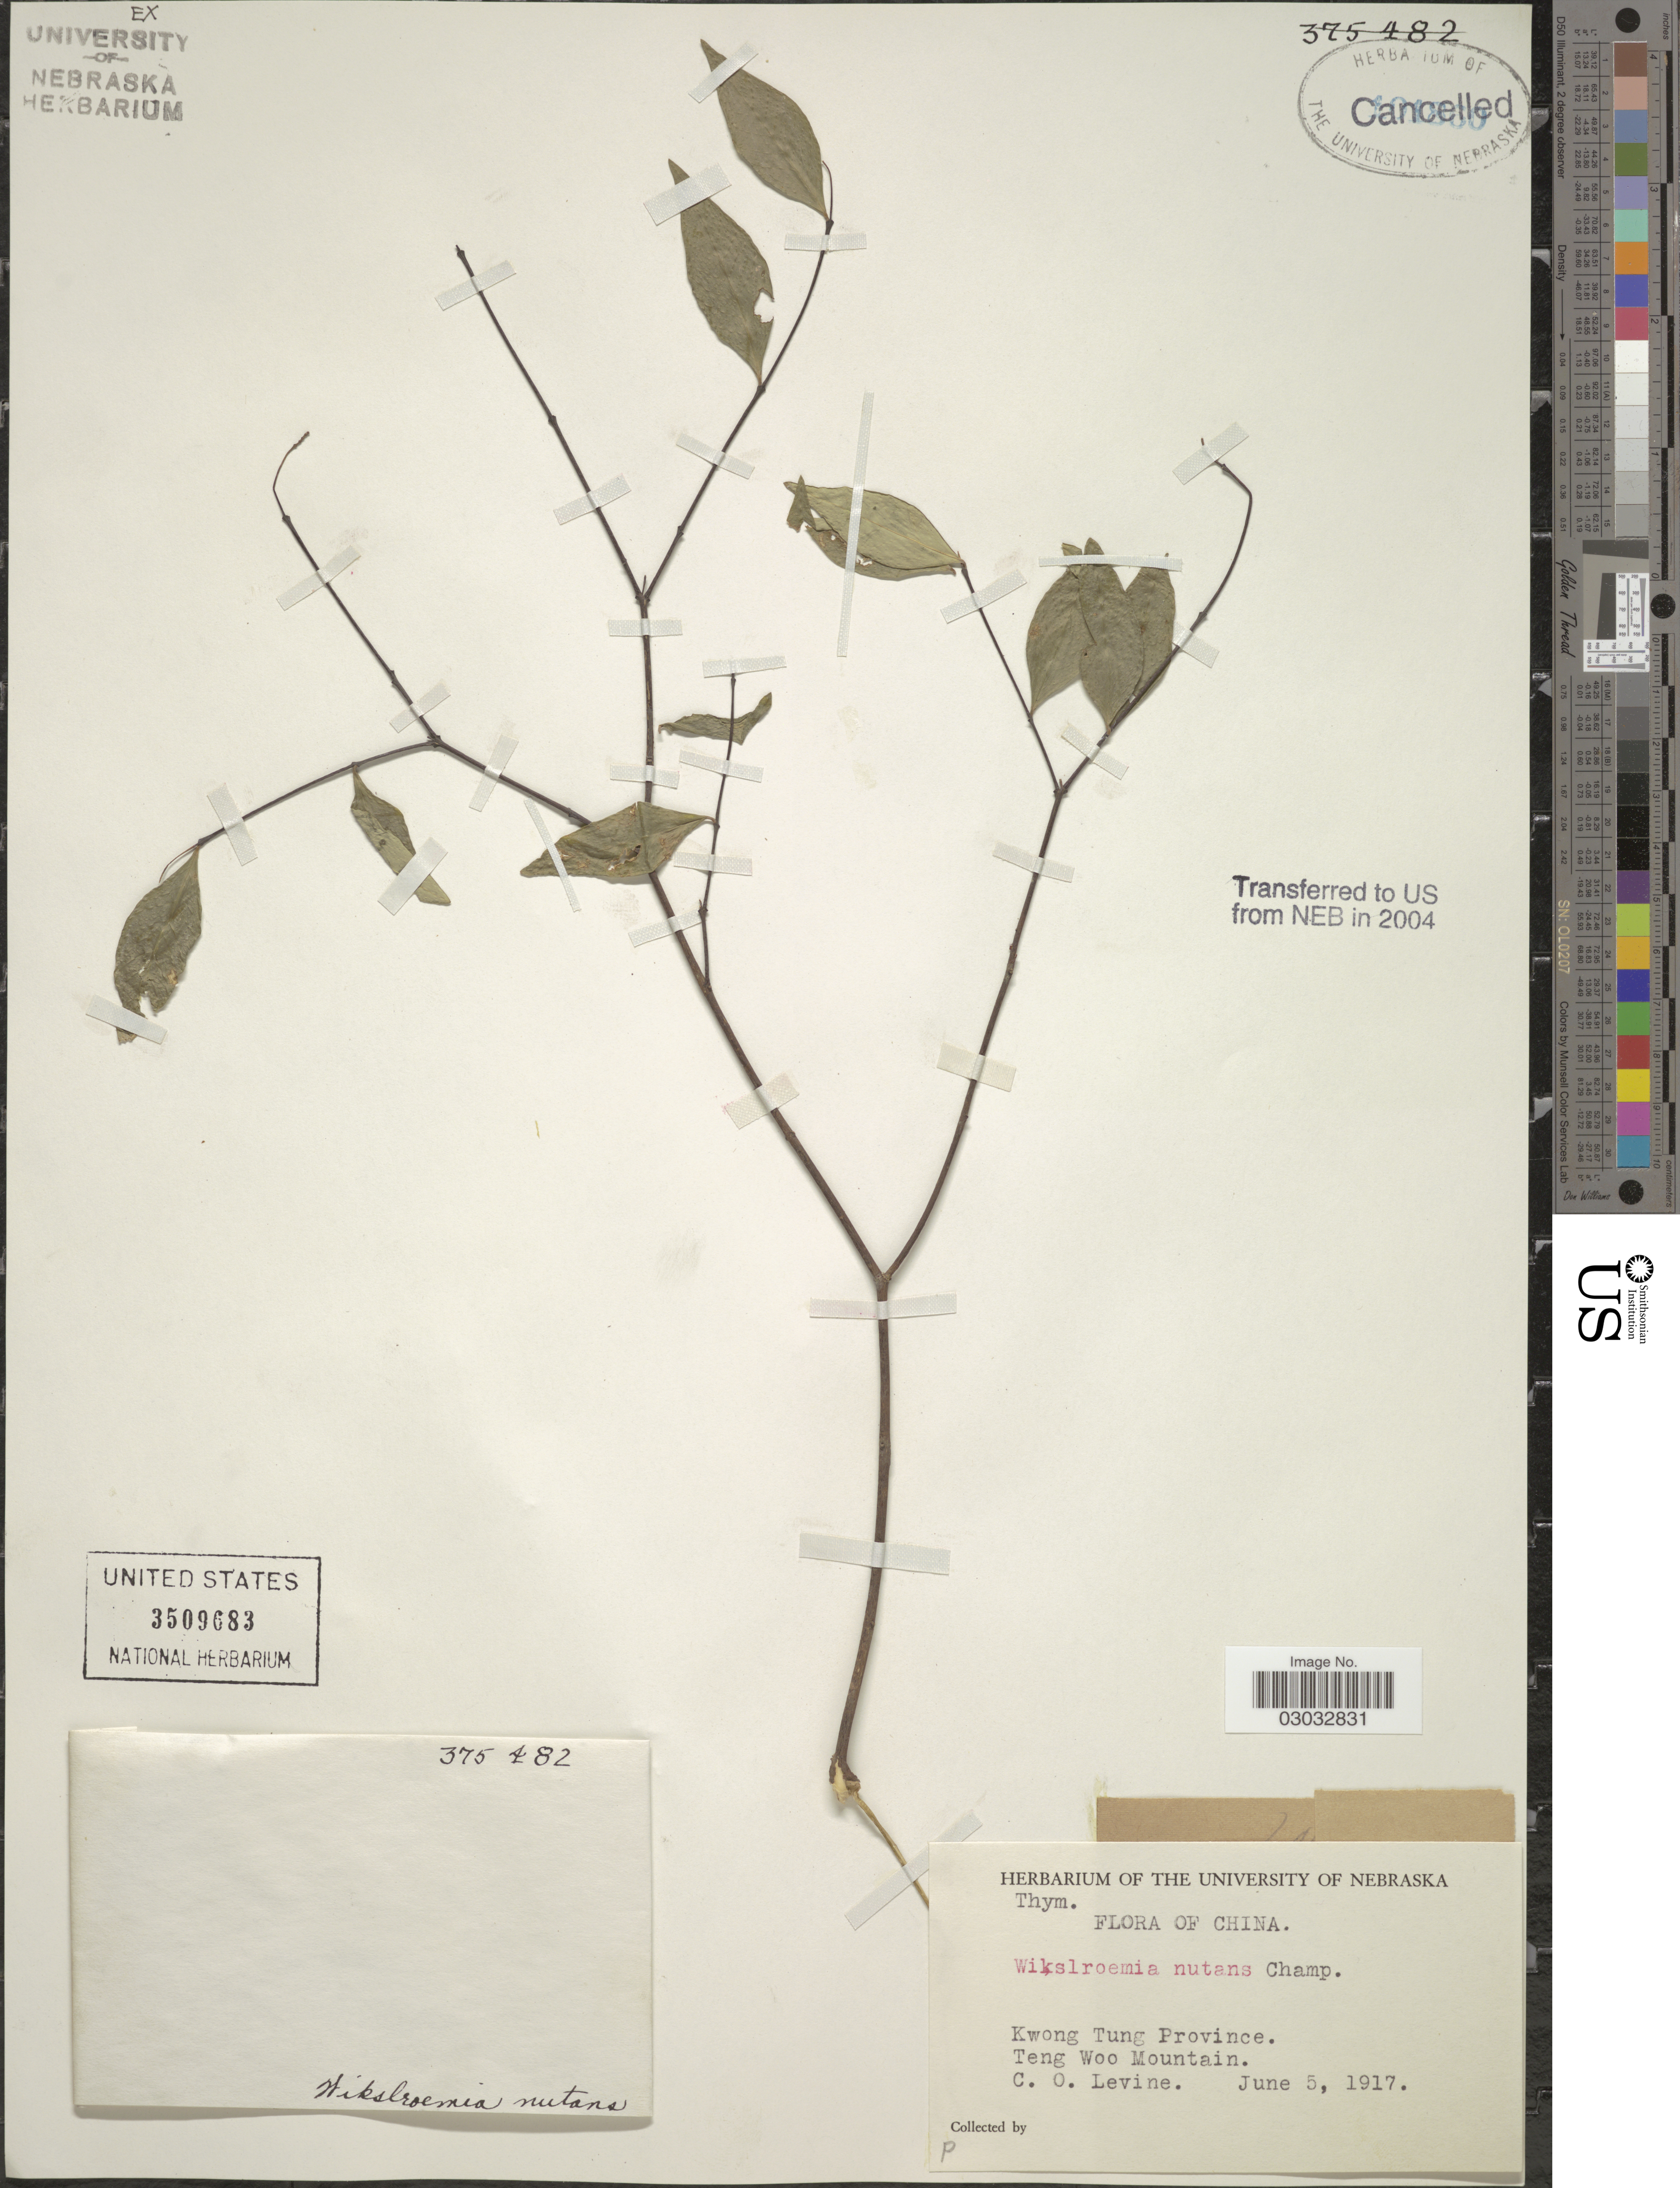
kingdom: Plantae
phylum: Tracheophyta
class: Magnoliopsida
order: Malvales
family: Thymelaeaceae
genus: Wikstroemia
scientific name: Wikstroemia nutans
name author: Champ. ex Benth.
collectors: C. O. Levine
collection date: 1917-06-05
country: China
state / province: Guangdong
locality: Kwong Tung Province, Teng Woo Mountain.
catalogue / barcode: US 3509683